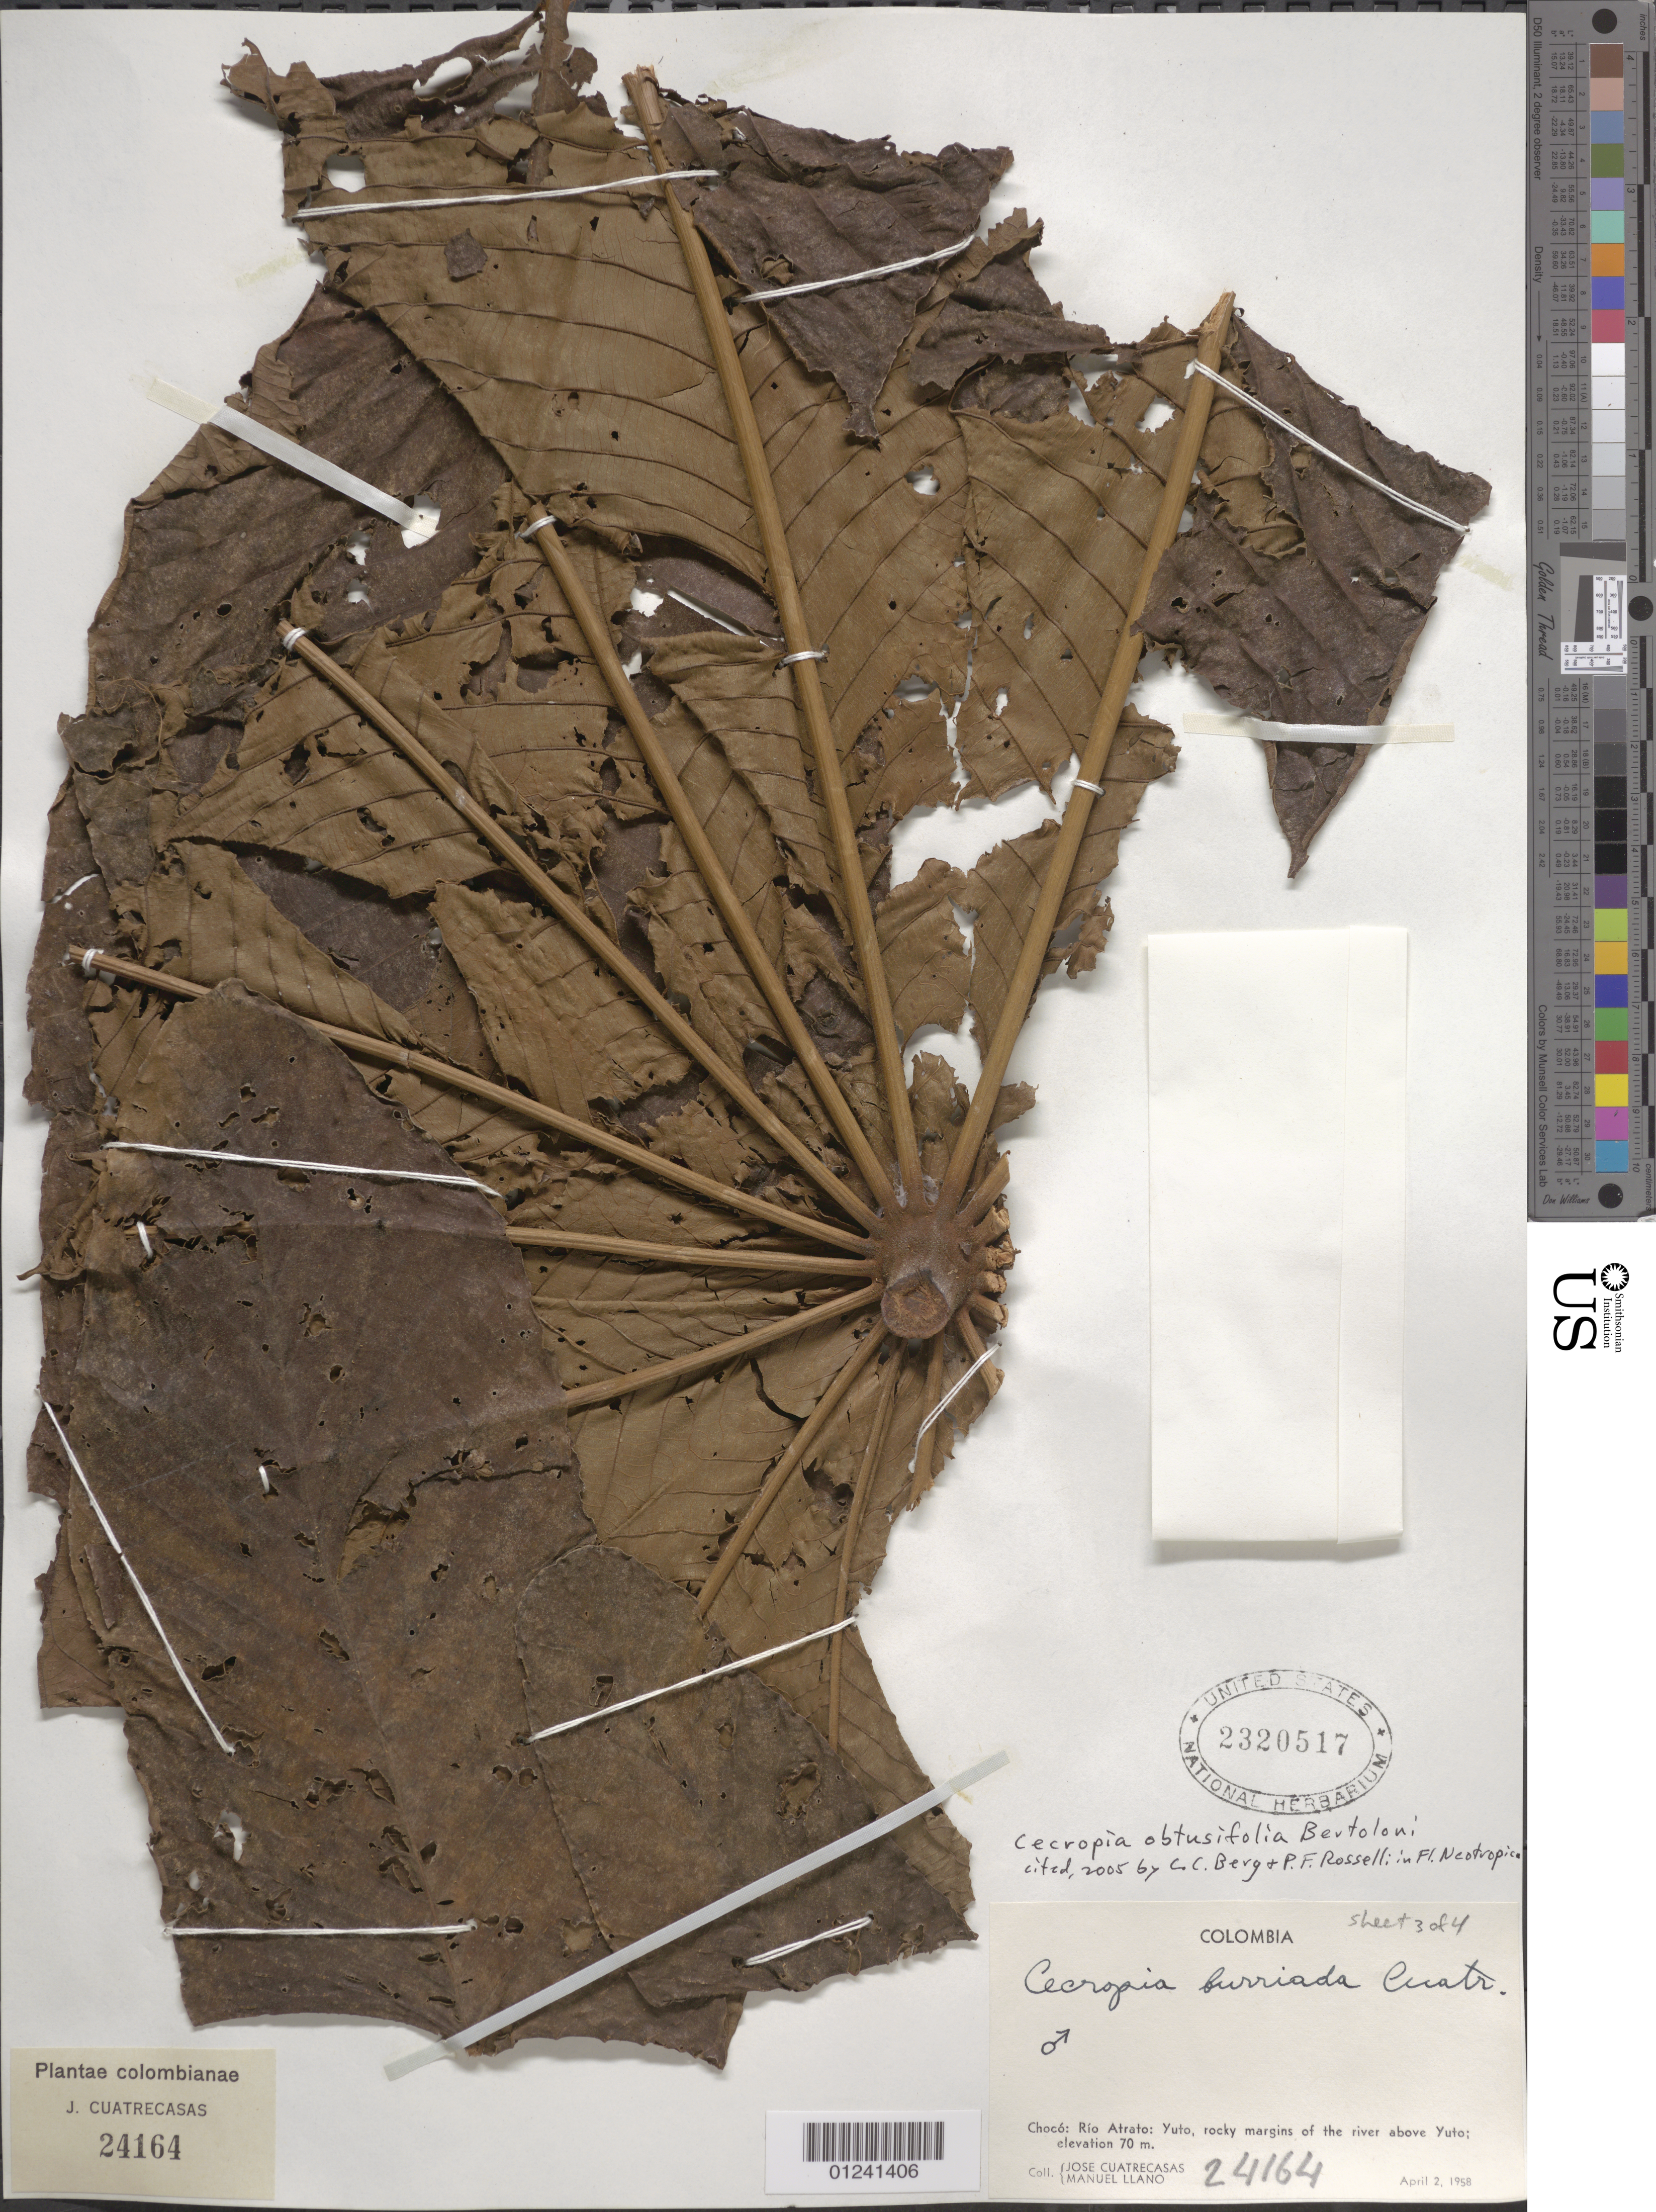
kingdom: Plantae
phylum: Tracheophyta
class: Magnoliopsida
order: Rosales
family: Urticaceae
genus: Cecropia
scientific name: Cecropia telenitida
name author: Cuatrec.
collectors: J. Cuatrecasas & M. Llano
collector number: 24164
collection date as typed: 02 Apr 1958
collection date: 1958-04-02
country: Colombia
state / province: Chocó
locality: Rio Atrato, Yuto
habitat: rocky margins of the river above Yuto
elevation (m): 70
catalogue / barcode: US 2320517